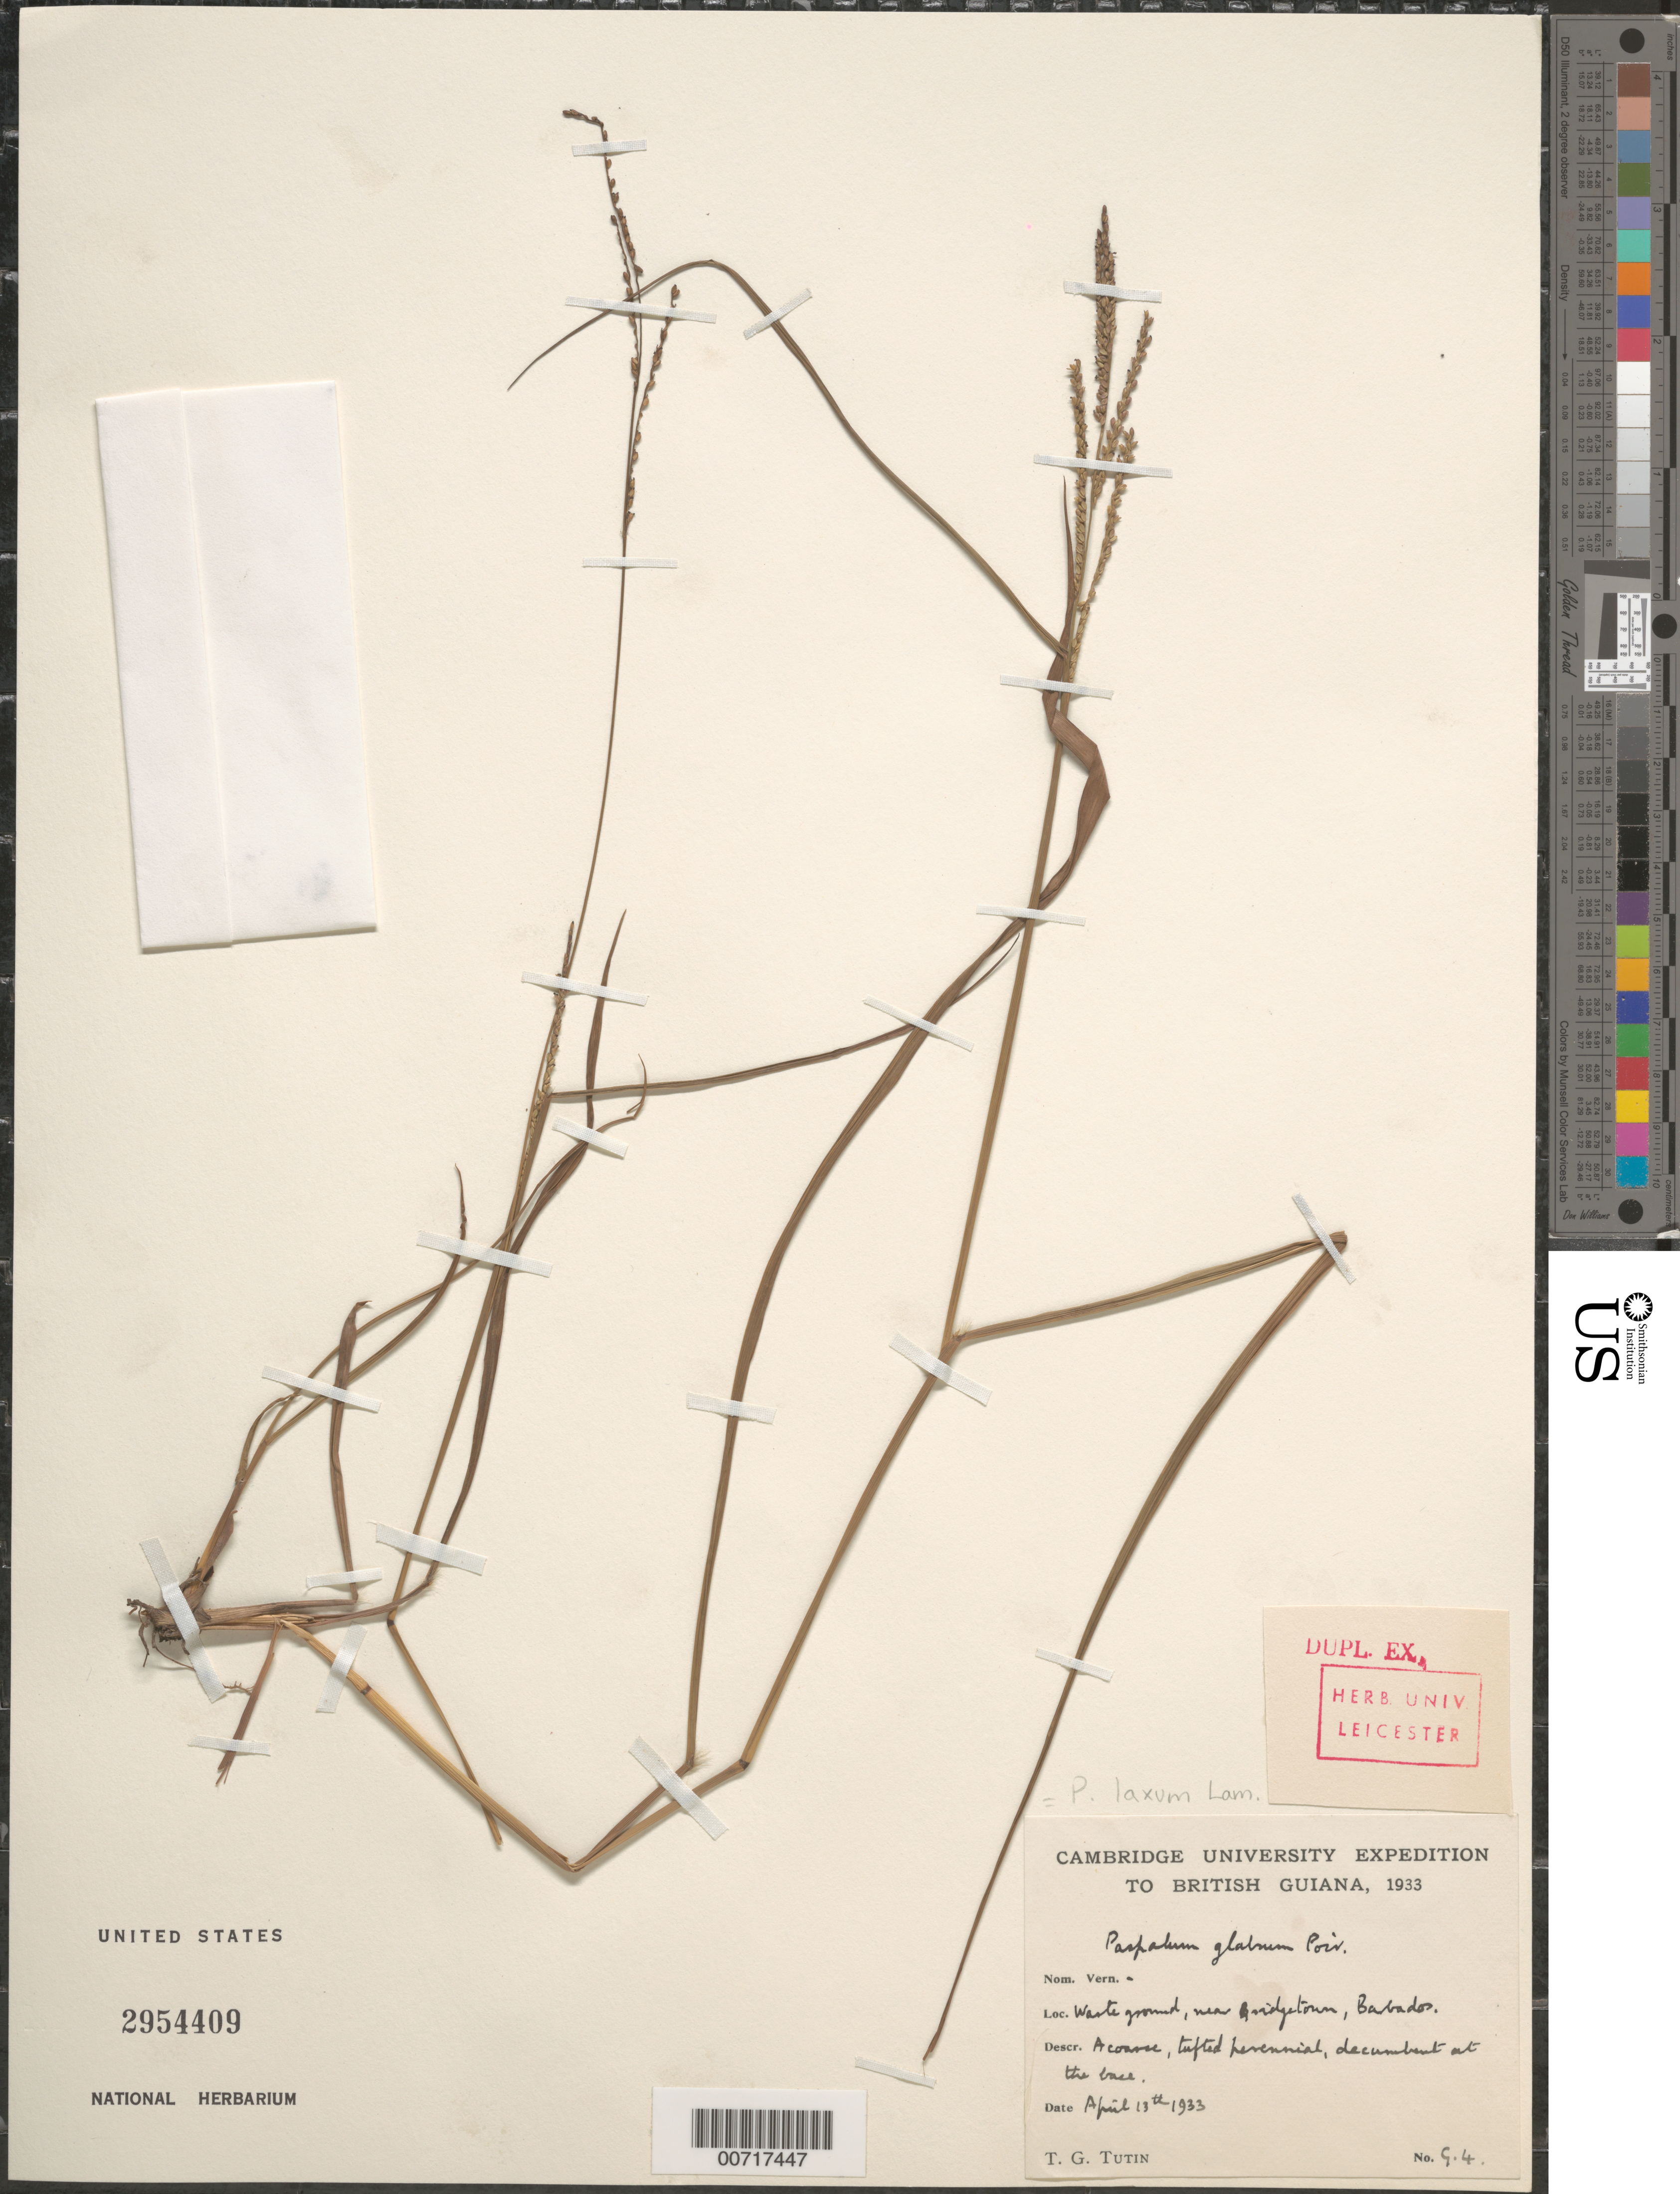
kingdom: Plantae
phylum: Tracheophyta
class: Liliopsida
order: Poales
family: Poaceae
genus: Paspalum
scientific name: Paspalum sp.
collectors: T. G. Tutin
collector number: G.4*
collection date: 1933-04-13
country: Barbados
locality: Cambridge University Expedition to British Guiana, 1933. Waste ground, near Bridgetown, Barbados.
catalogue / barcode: US 2954409